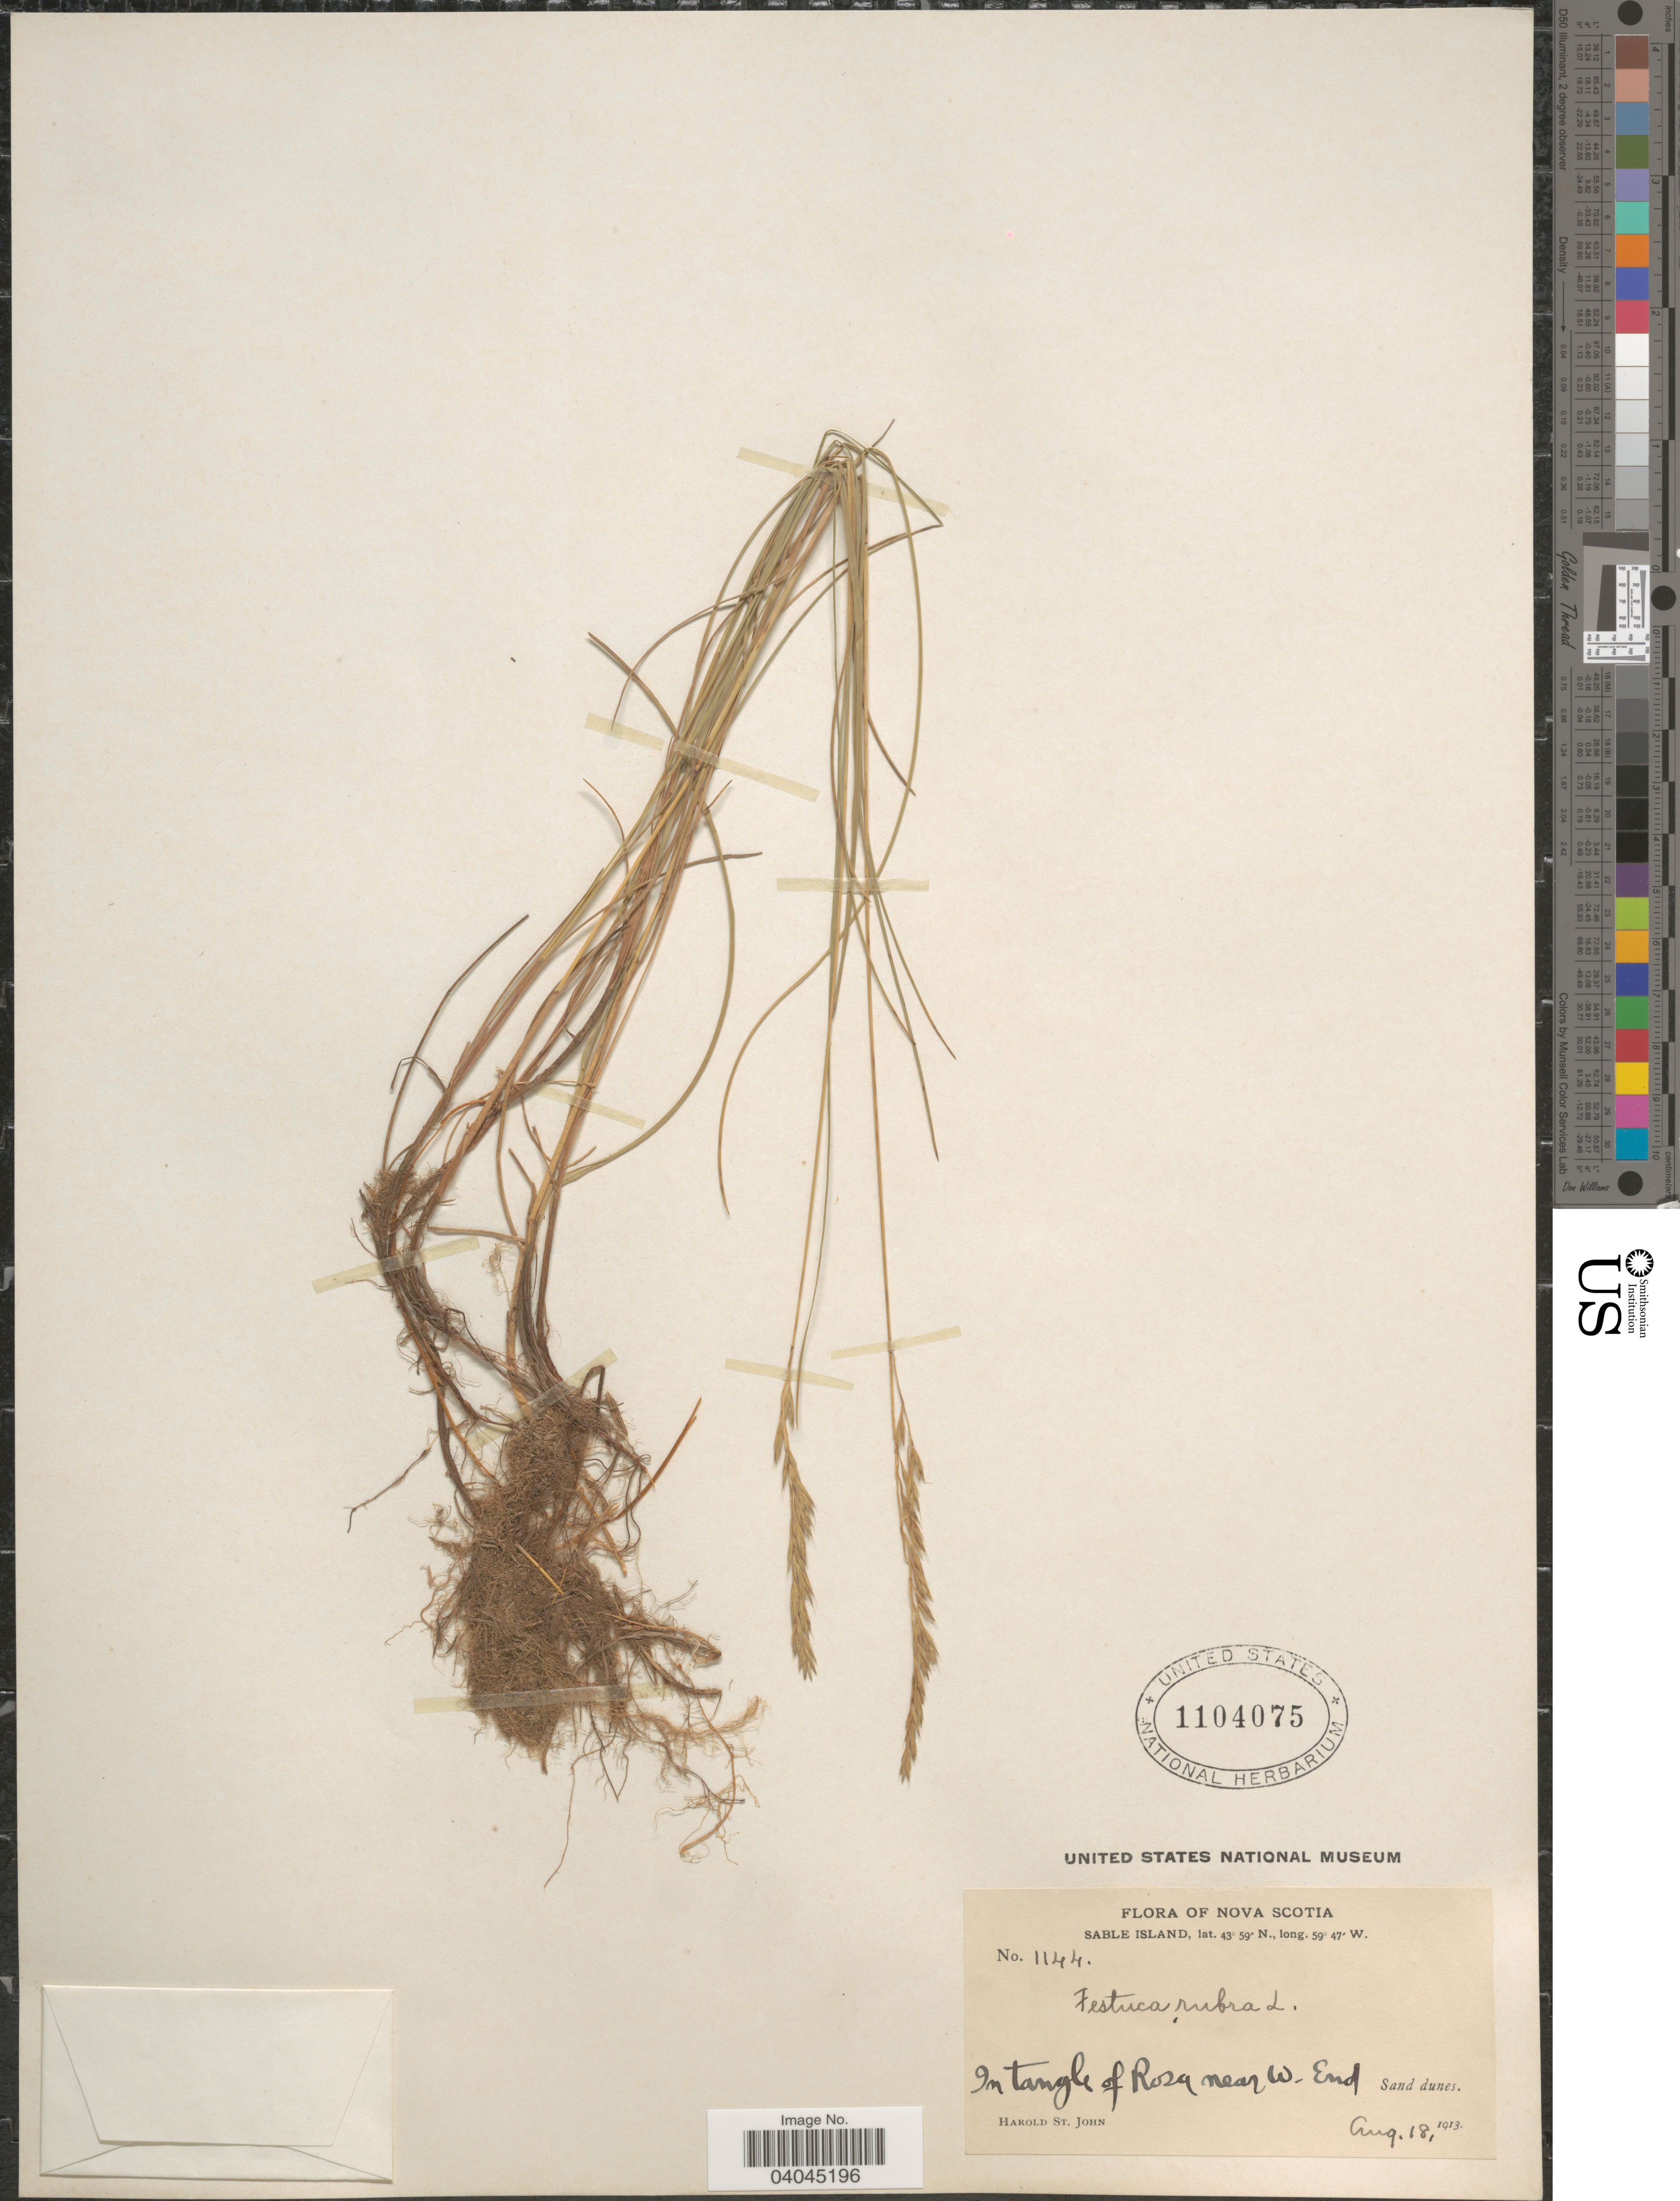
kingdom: Plantae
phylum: Tracheophyta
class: Liliopsida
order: Poales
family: Poaceae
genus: Festuca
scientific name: Festuca rubra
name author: L.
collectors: H. St. John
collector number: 1144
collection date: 1913-08-18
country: Canada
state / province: Nova Scotia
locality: Sable Island. In tangle of Rosa near W. End.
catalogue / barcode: US 1104075